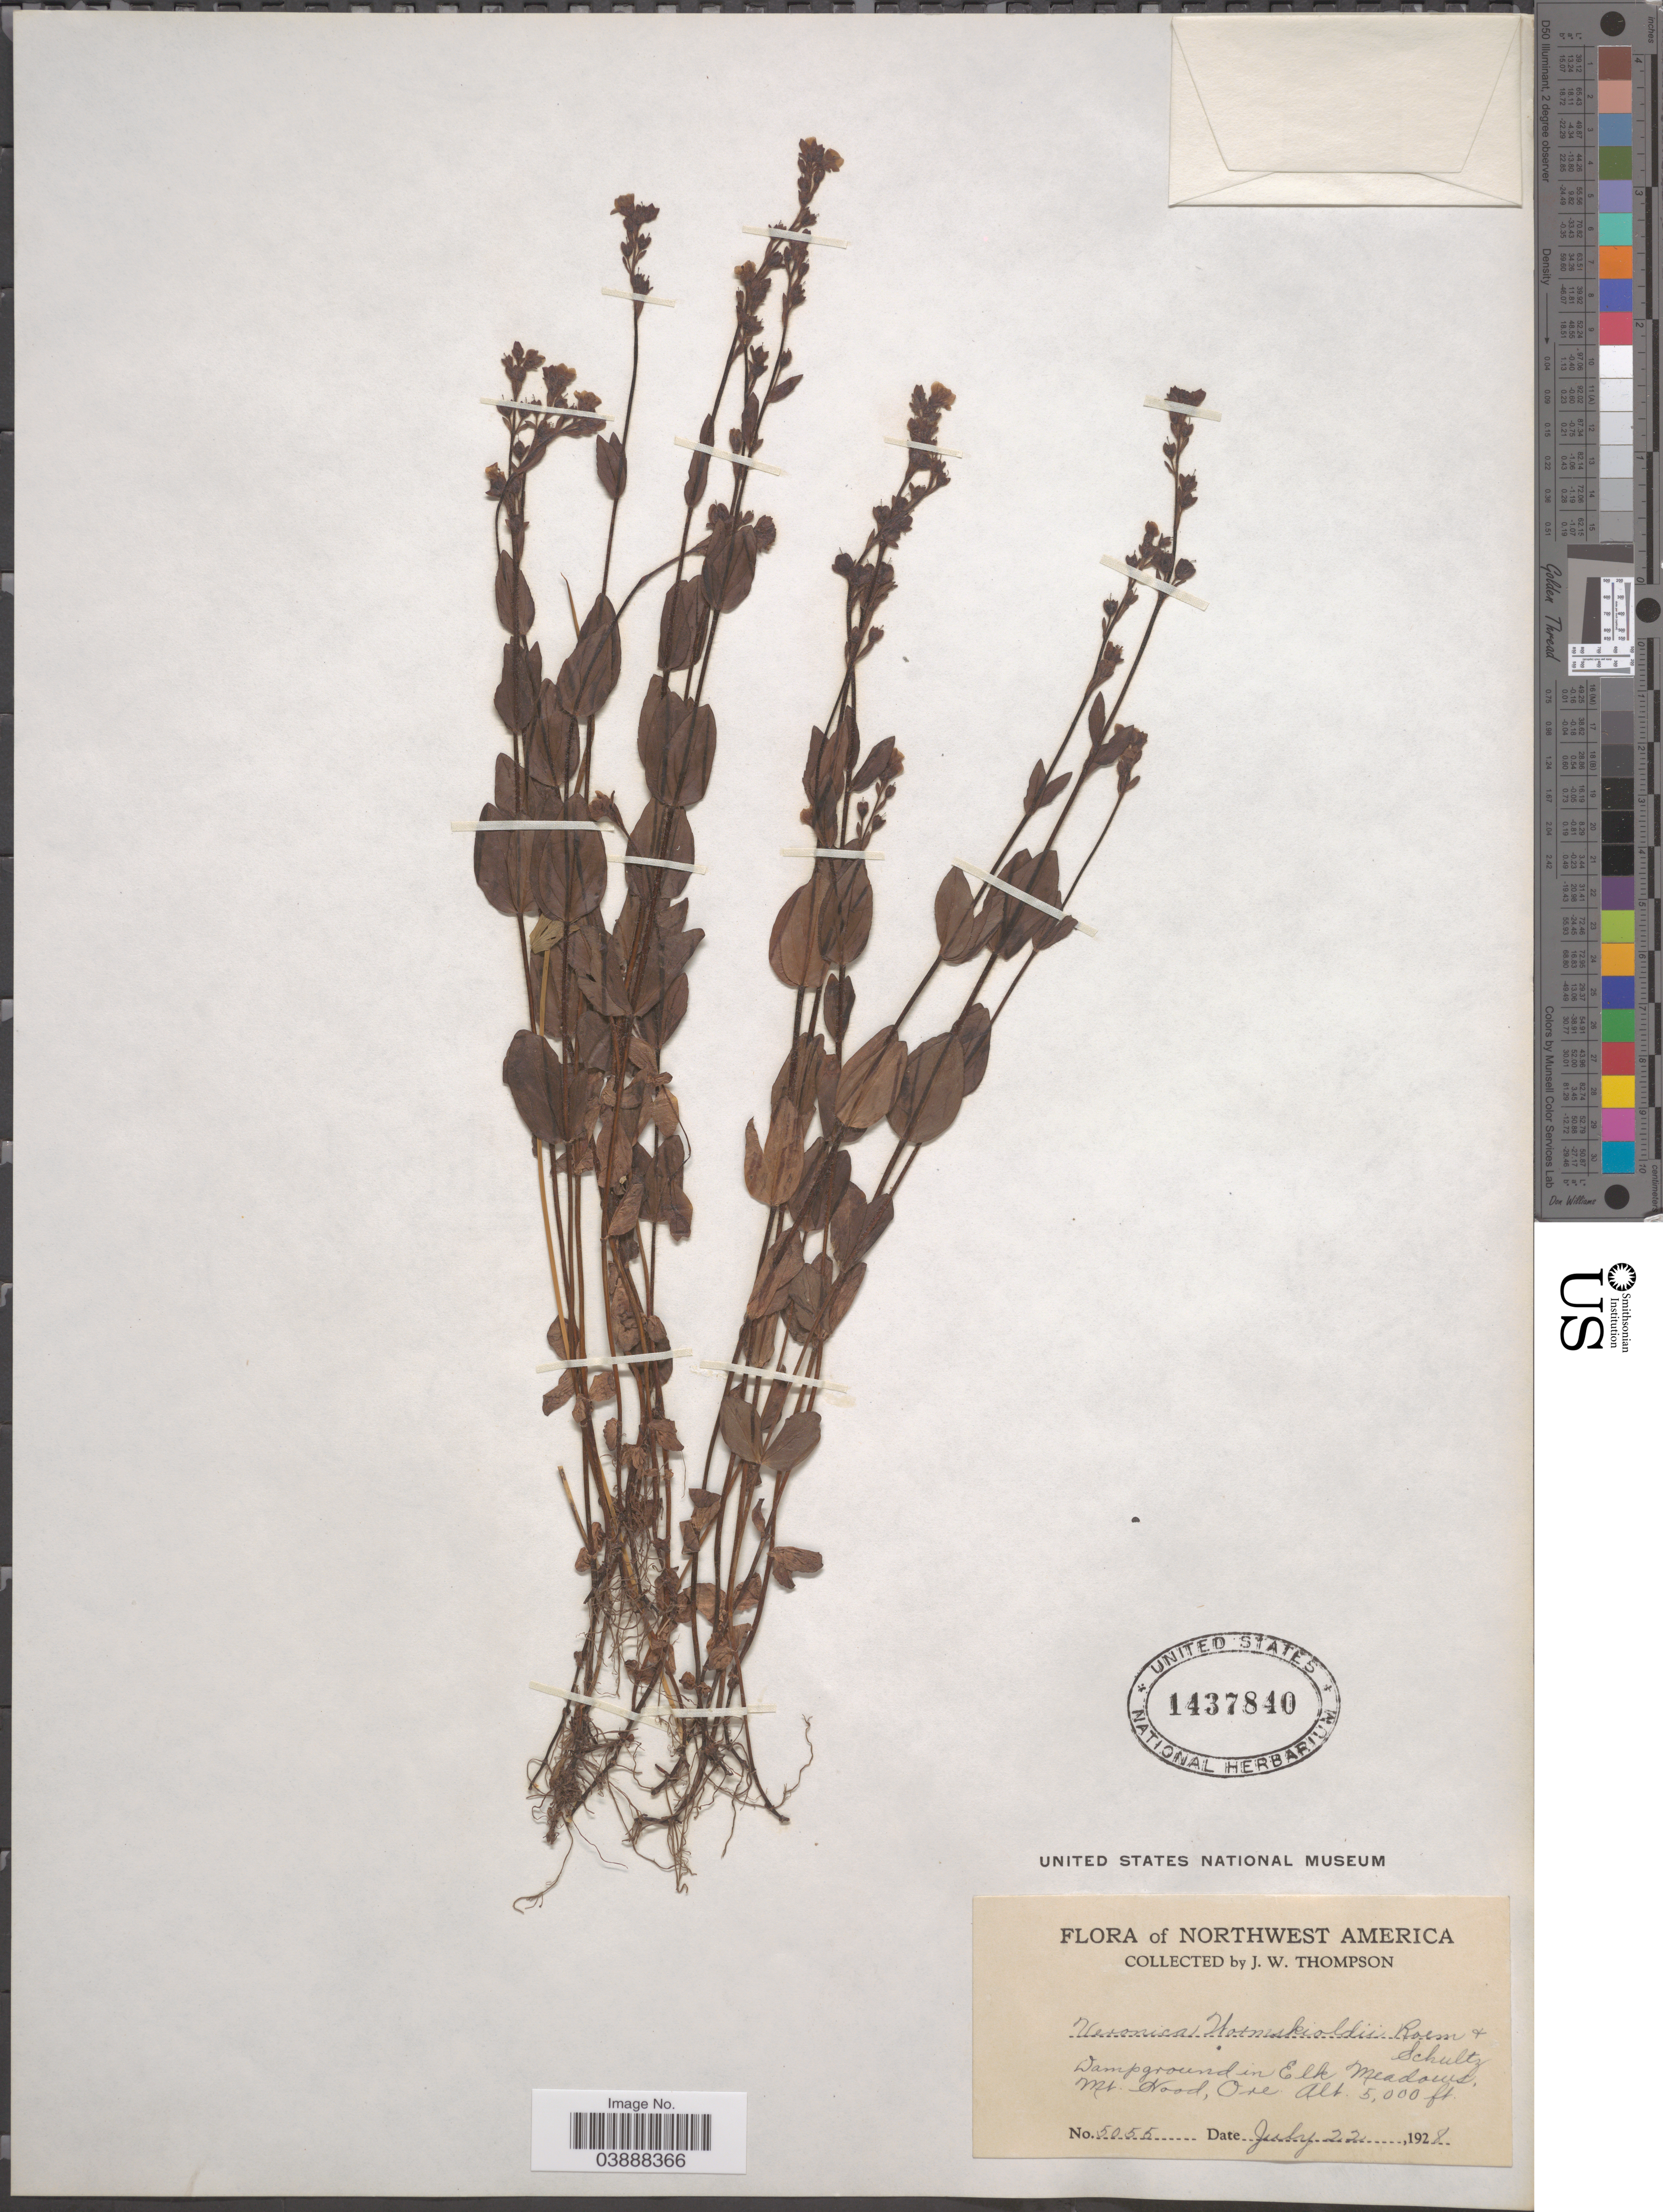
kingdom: Plantae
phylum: Tracheophyta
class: Magnoliopsida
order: Lamiales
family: Plantaginaceae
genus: Veronica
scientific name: Veronica wormskjoldii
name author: Roem. & Schult.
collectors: J. Thompson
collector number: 5055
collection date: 1928-07-22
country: United States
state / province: Oregon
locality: Northwest America. In Elk Meadows. Mt. Hood.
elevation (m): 1524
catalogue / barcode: US 1437840